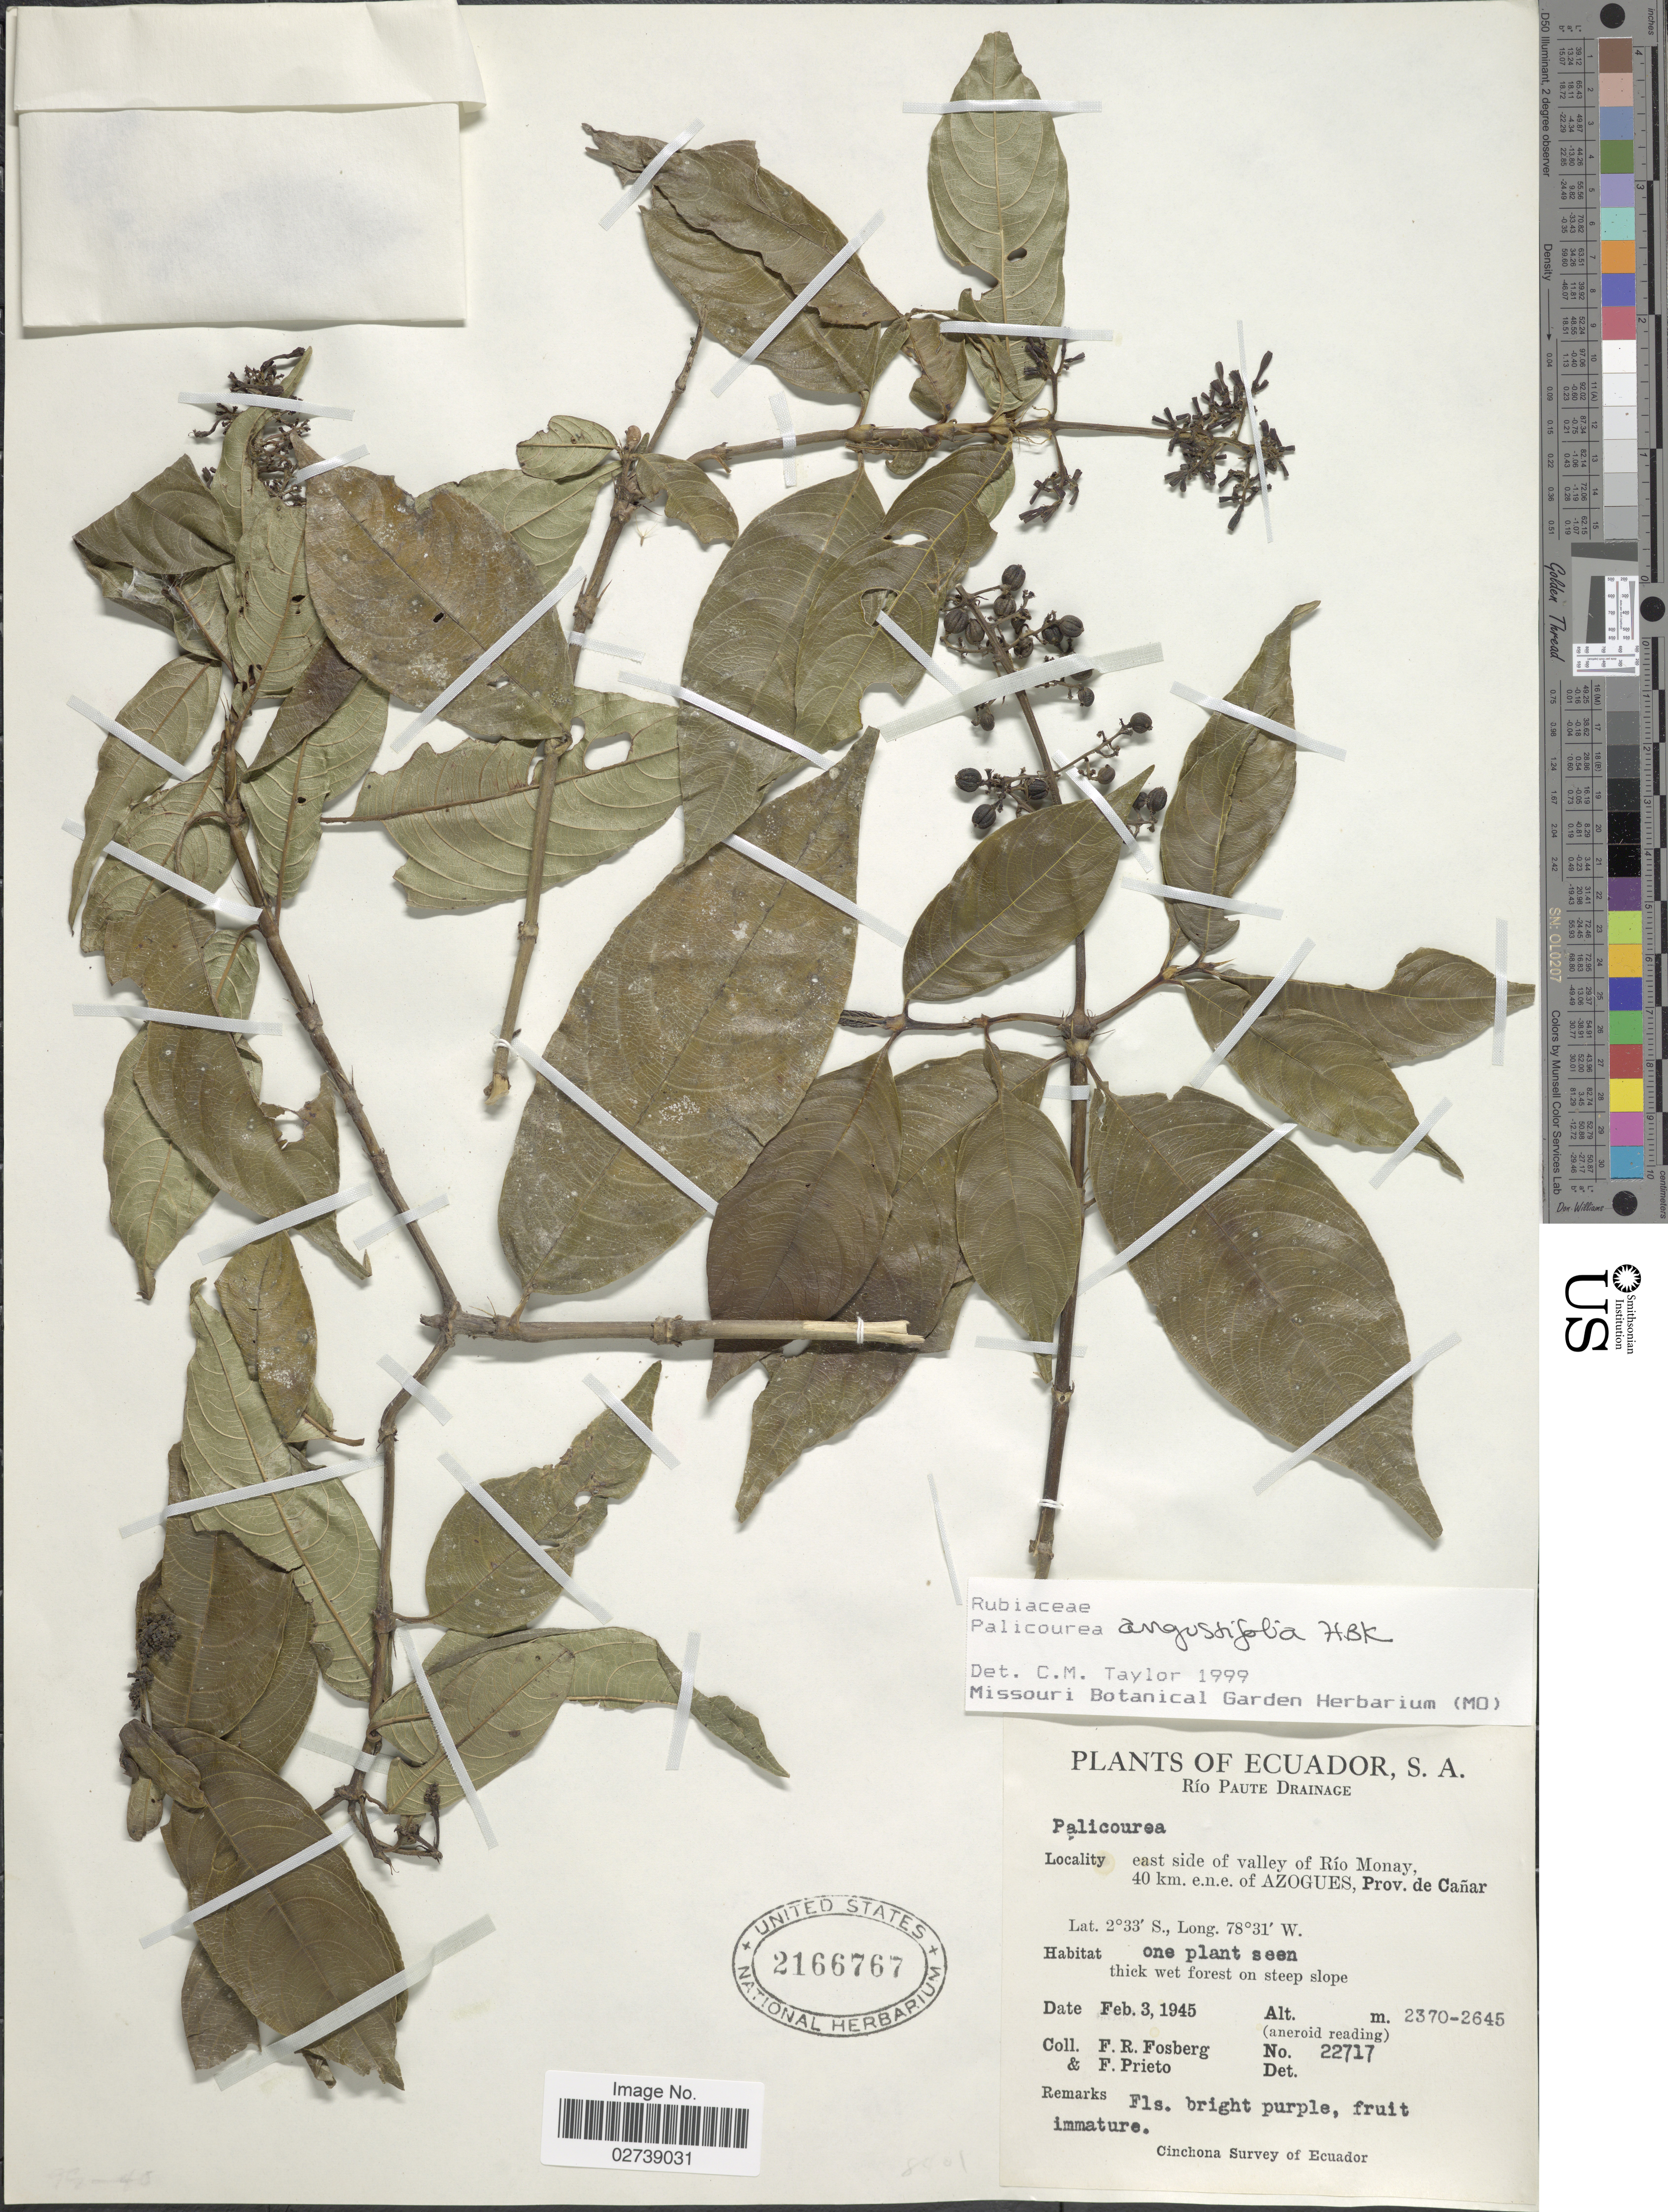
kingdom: Plantae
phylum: Tracheophyta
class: Magnoliopsida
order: Gentianales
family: Rubiaceae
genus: Palicourea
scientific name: Palicourea angustifolia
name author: Kunth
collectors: F. R. Fosberg & F. Prieto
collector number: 22717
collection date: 1945-02-03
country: Ecuador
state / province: Cañar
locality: East side of valley of Rio Monay, 40 km e.n.e of Azogues, Prov. de Canar.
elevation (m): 2370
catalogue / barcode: US 2166767